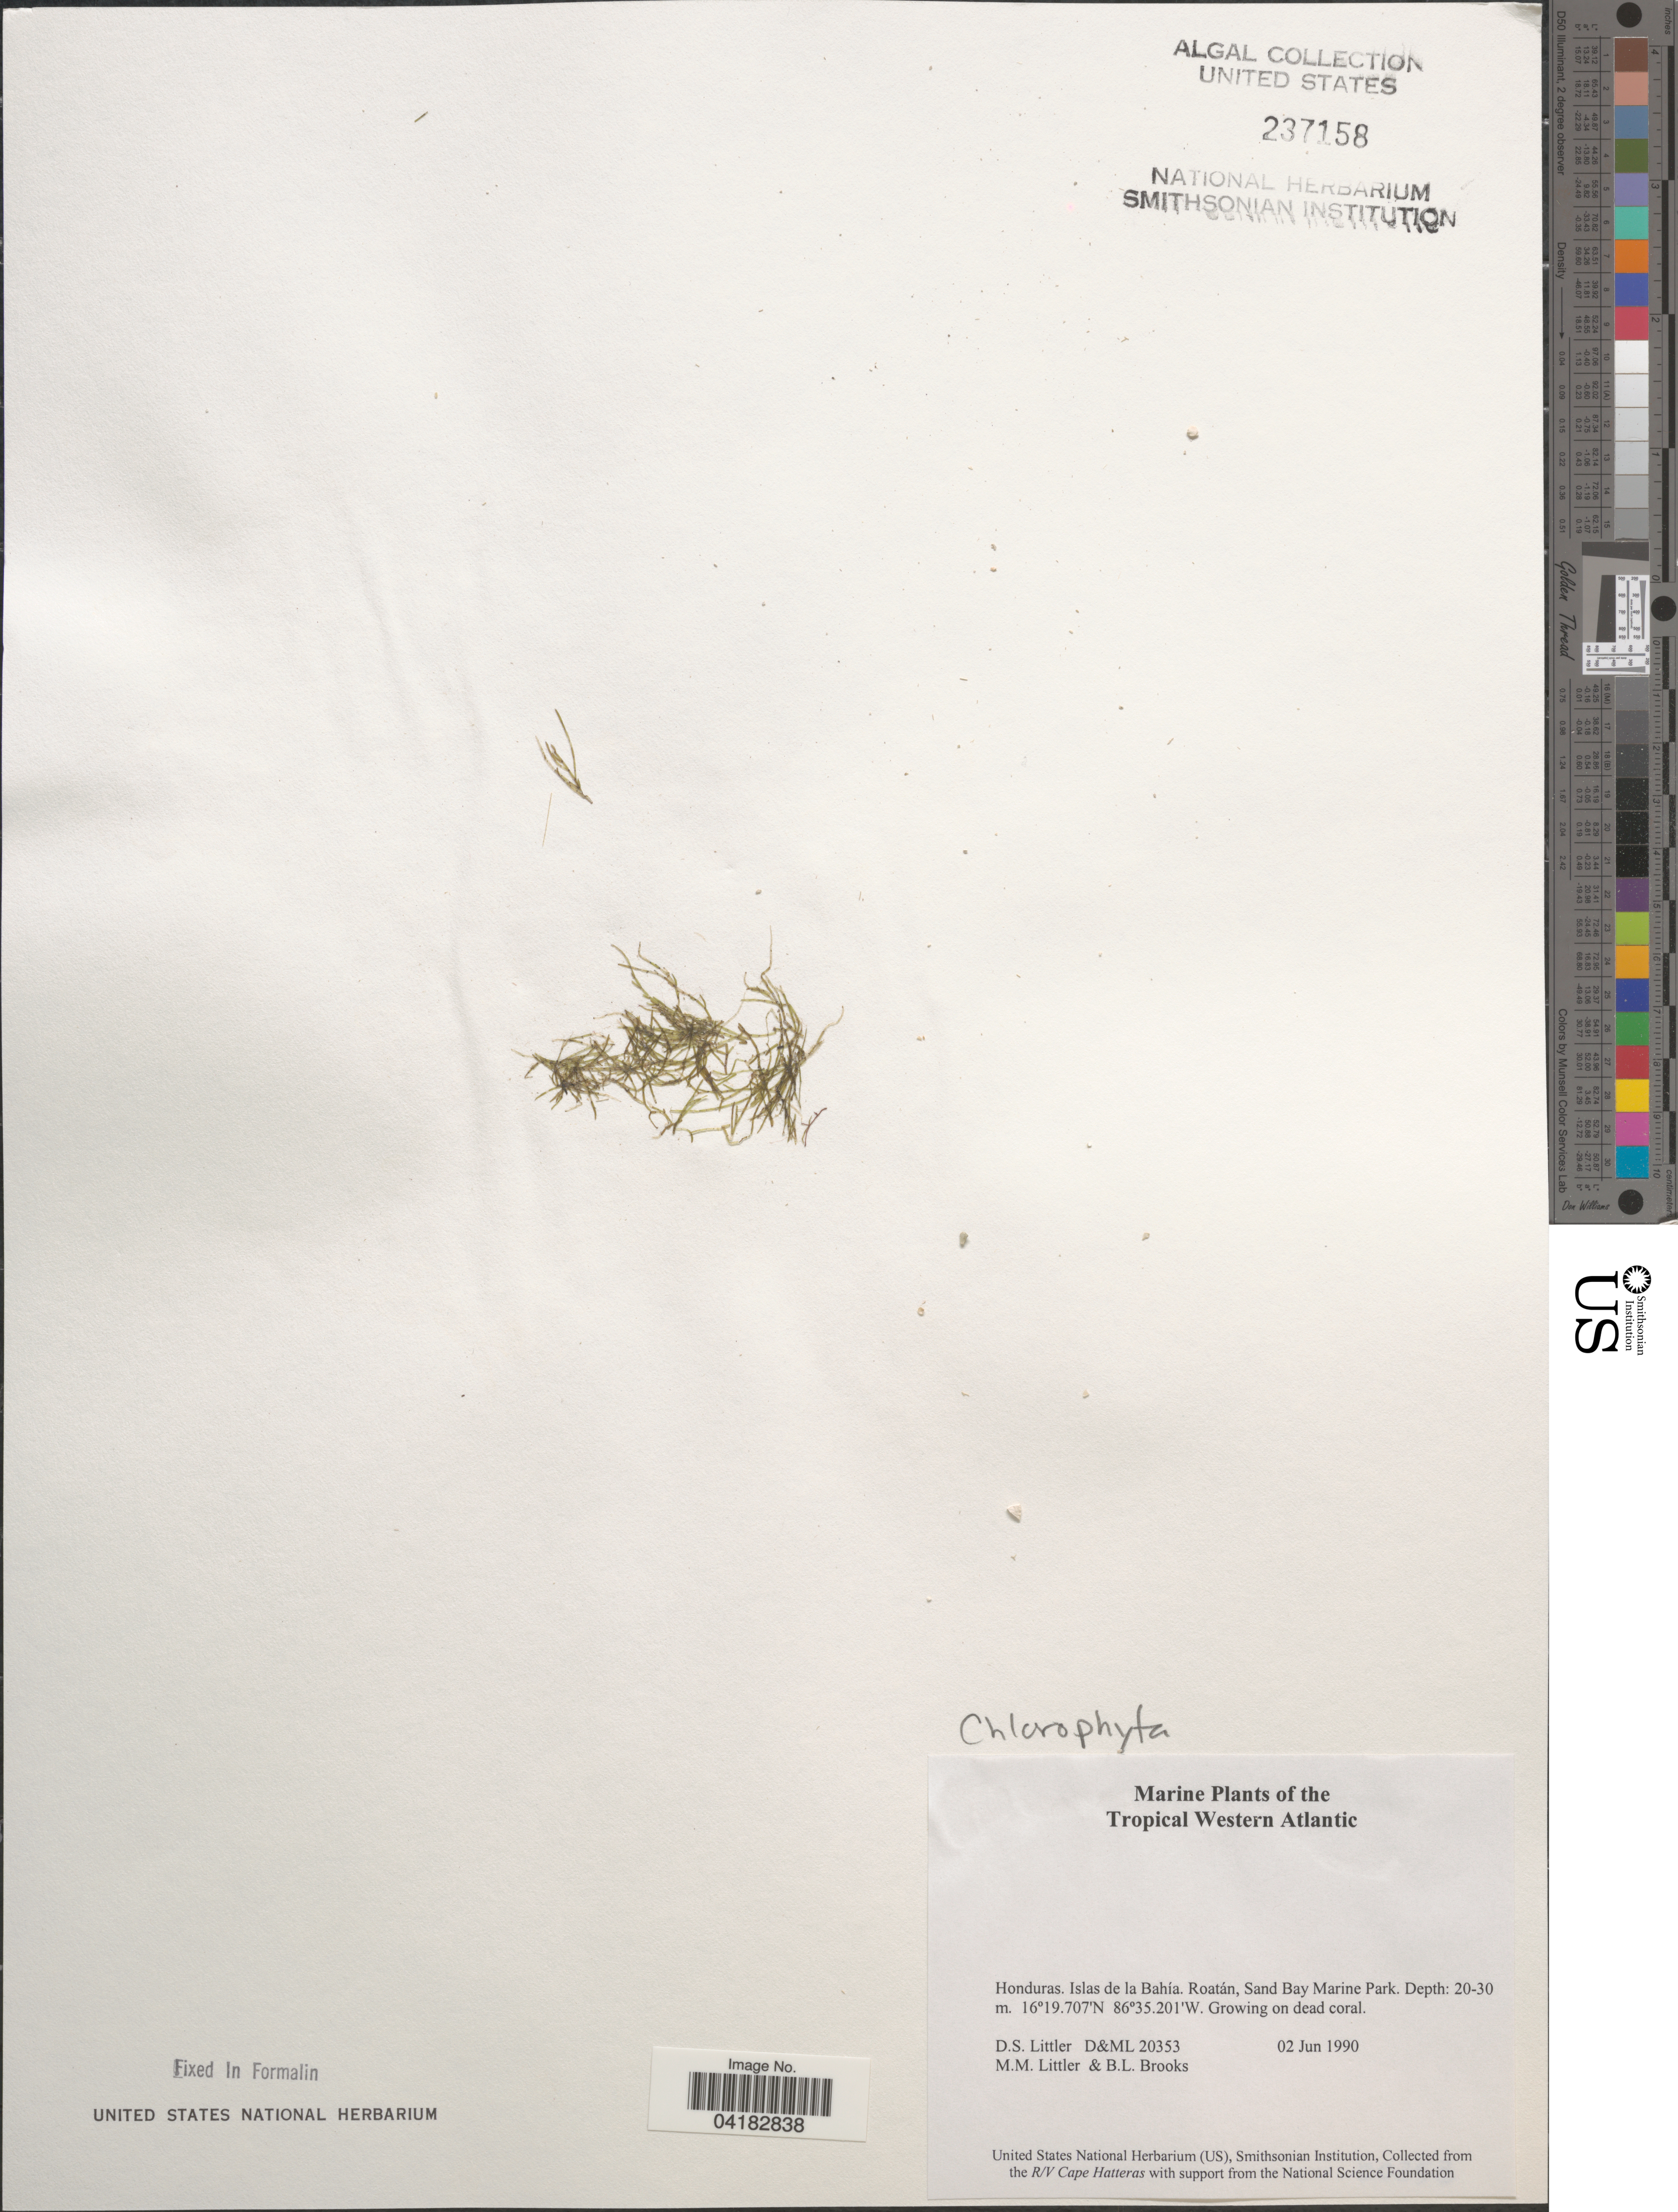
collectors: D. S. Littler & B. Brooks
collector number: D&ML20353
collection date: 1990-06-02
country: Honduras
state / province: Islas de la Bahía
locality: Tropical Western Atlantic. Roatán, Sand Bay Marine Park.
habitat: Growing on dead coral.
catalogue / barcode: US 237158